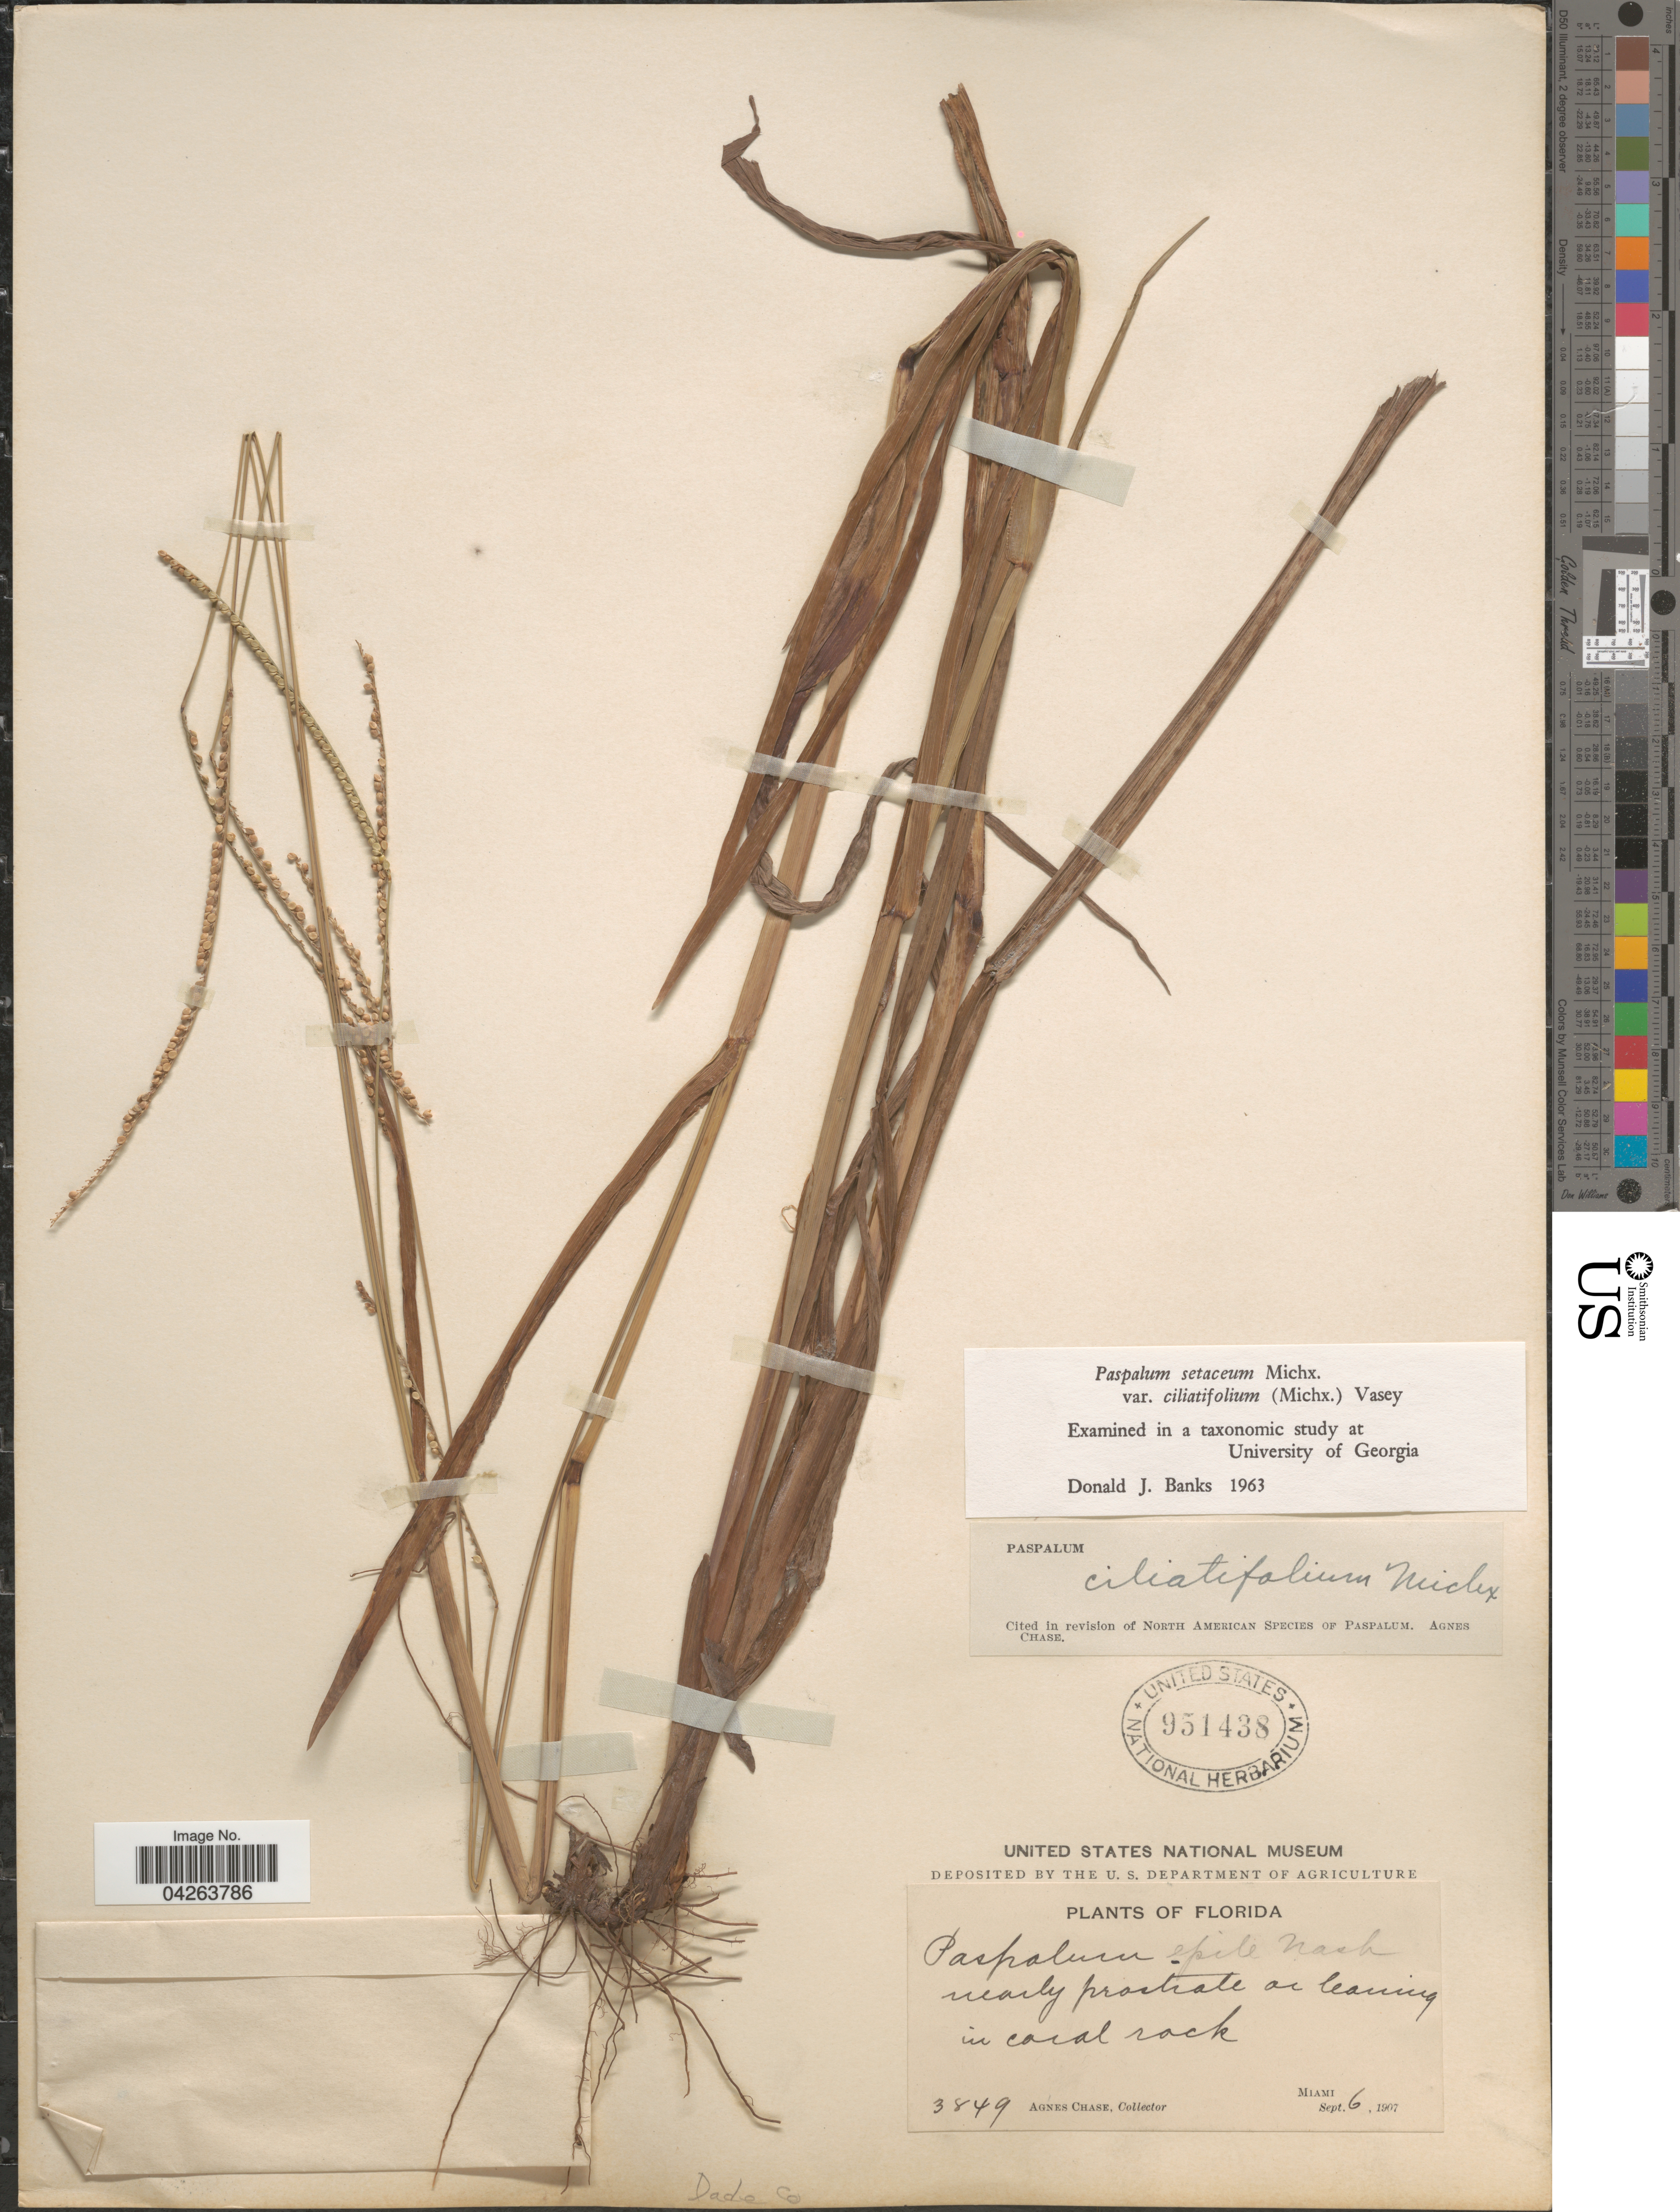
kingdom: Plantae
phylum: Tracheophyta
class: Liliopsida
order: Poales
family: Poaceae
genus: Paspalum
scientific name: Paspalum setaceum var. ciliatifolium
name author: (Michx.) Vasey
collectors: A. Chase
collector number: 3849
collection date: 1907-09-06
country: United States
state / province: Florida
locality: Nearly prostrate or leaning in coral rock. Miami. Dade Co.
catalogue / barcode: US 951438